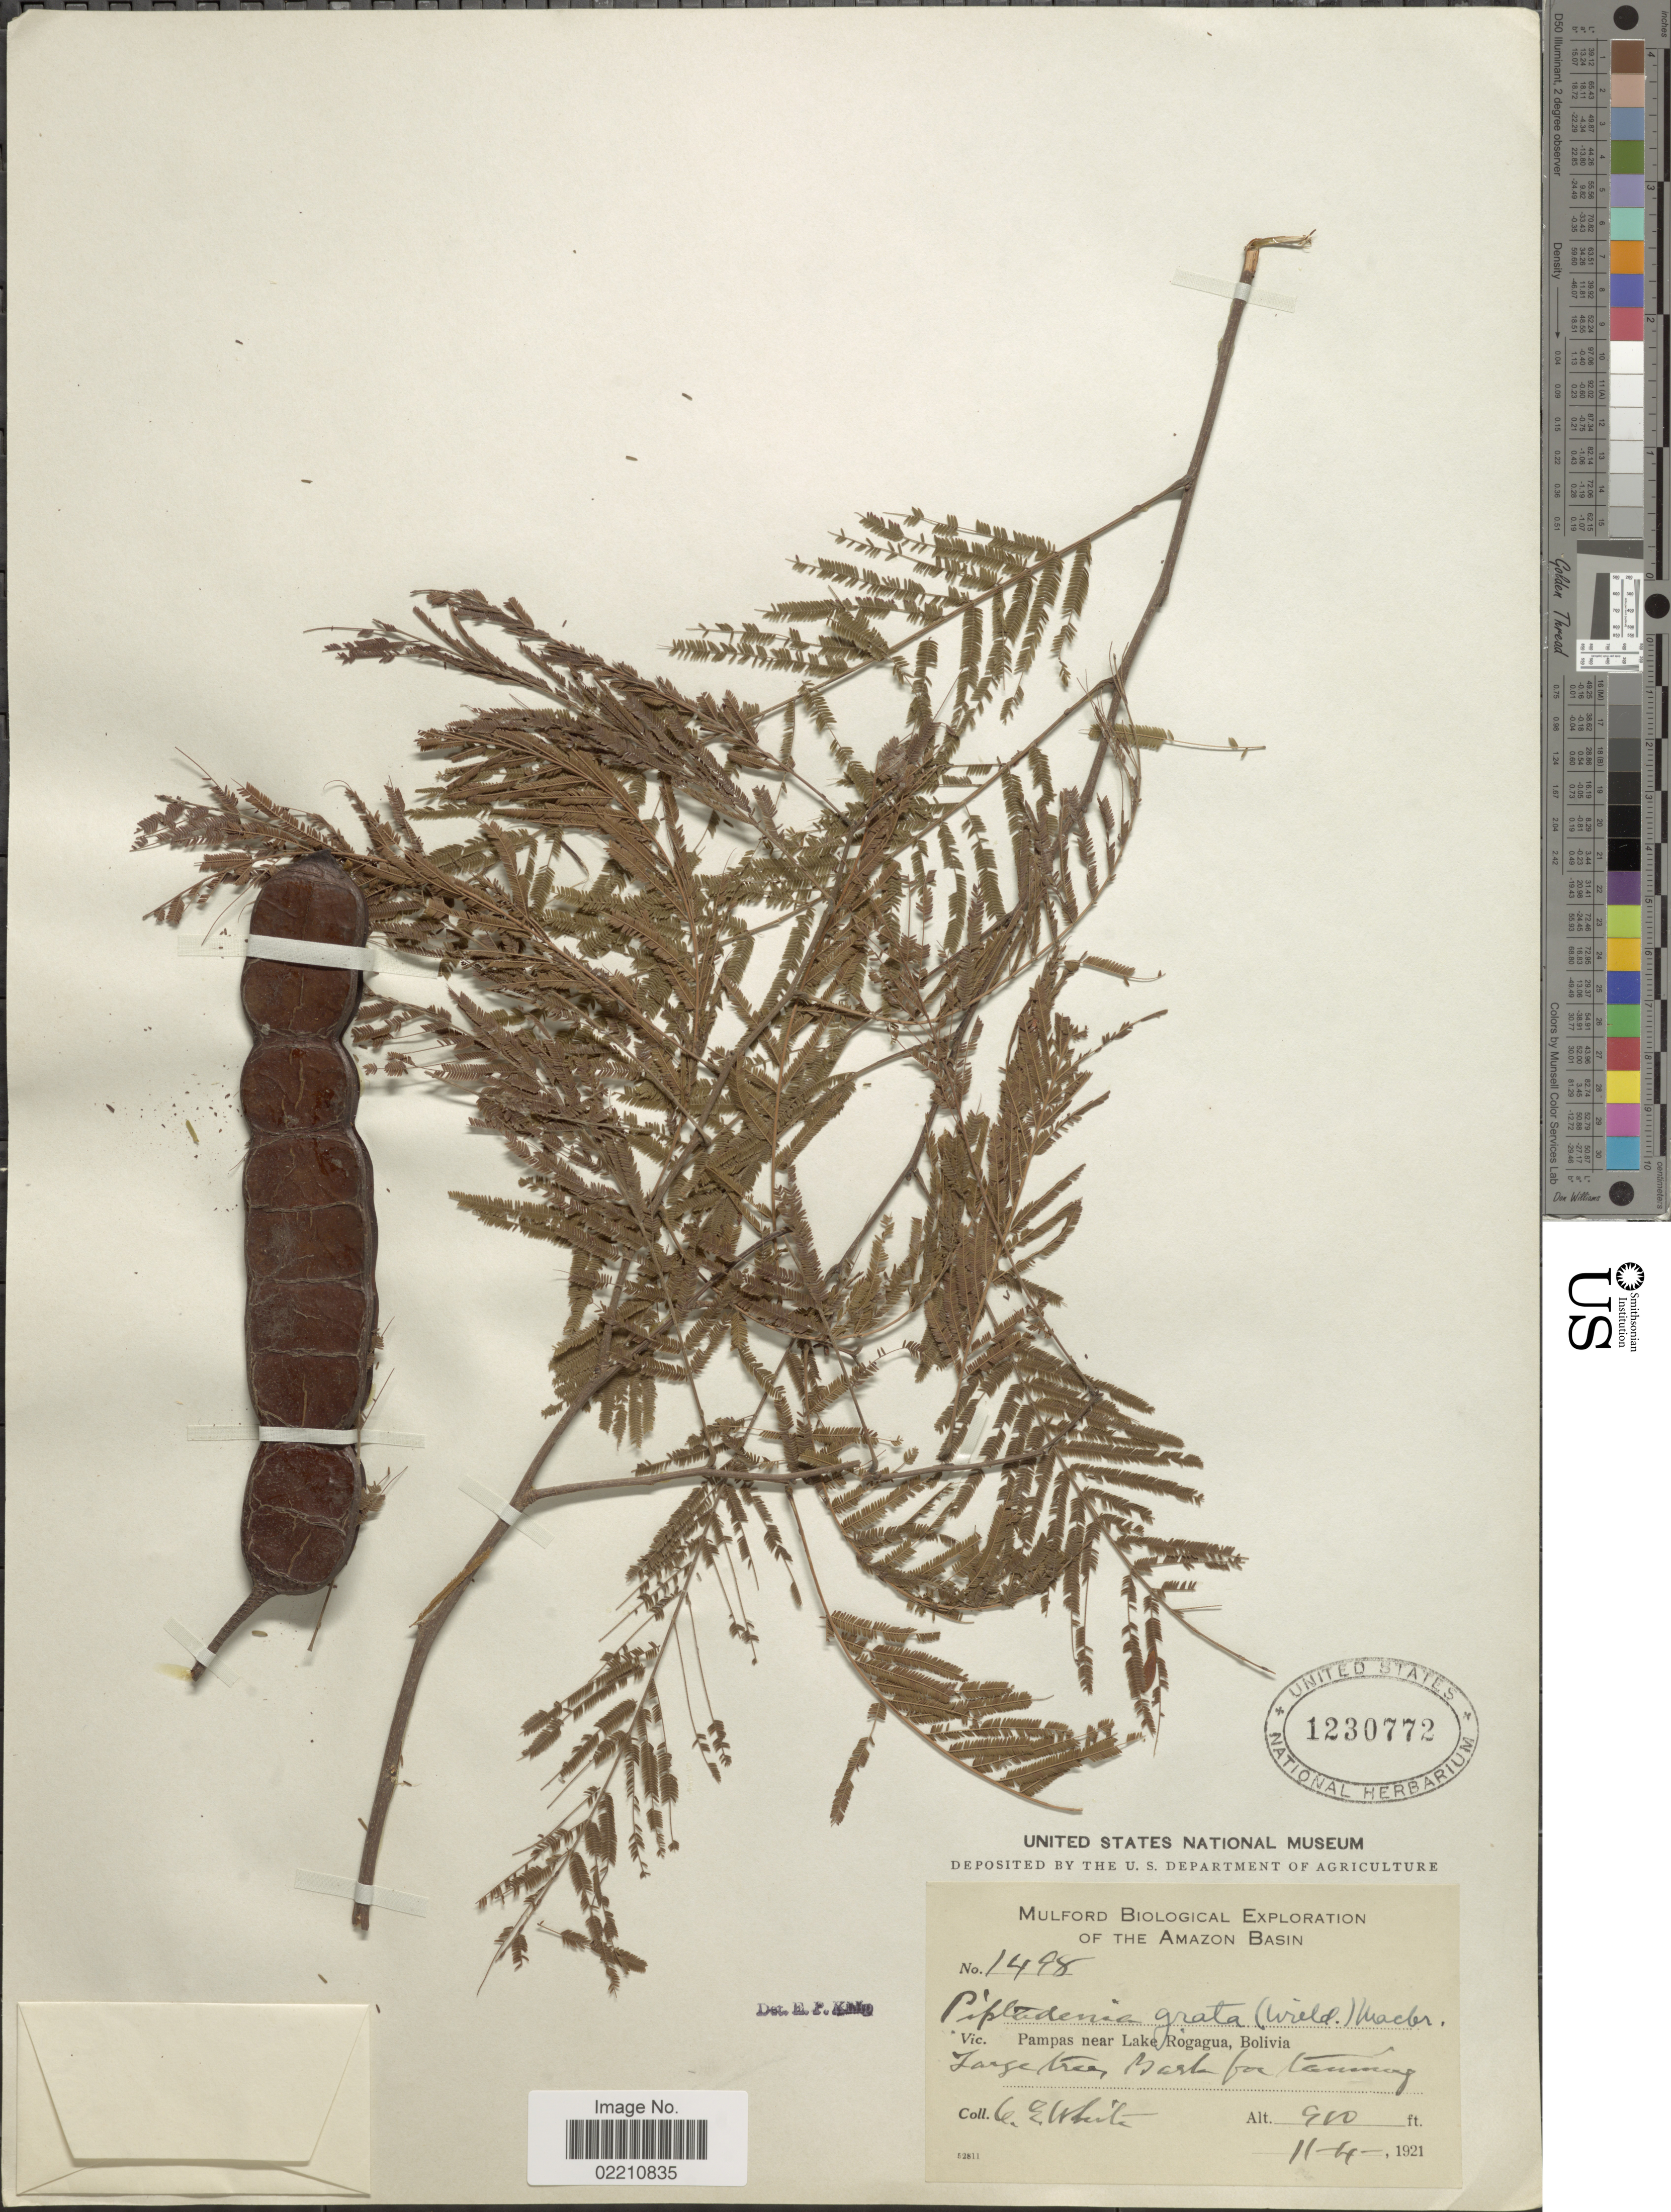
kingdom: Plantae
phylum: Tracheophyta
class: Magnoliopsida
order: Fabales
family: Fabaceae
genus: Anadenanthera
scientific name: Anadenanthera colubrina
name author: (Vell.) Brenan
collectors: O. E. White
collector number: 1498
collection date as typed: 11-4-1921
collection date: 1921-11-04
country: Bolivia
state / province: Beni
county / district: José Ballivián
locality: Pampas near Lake Rogagua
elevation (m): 274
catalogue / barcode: US 1230772